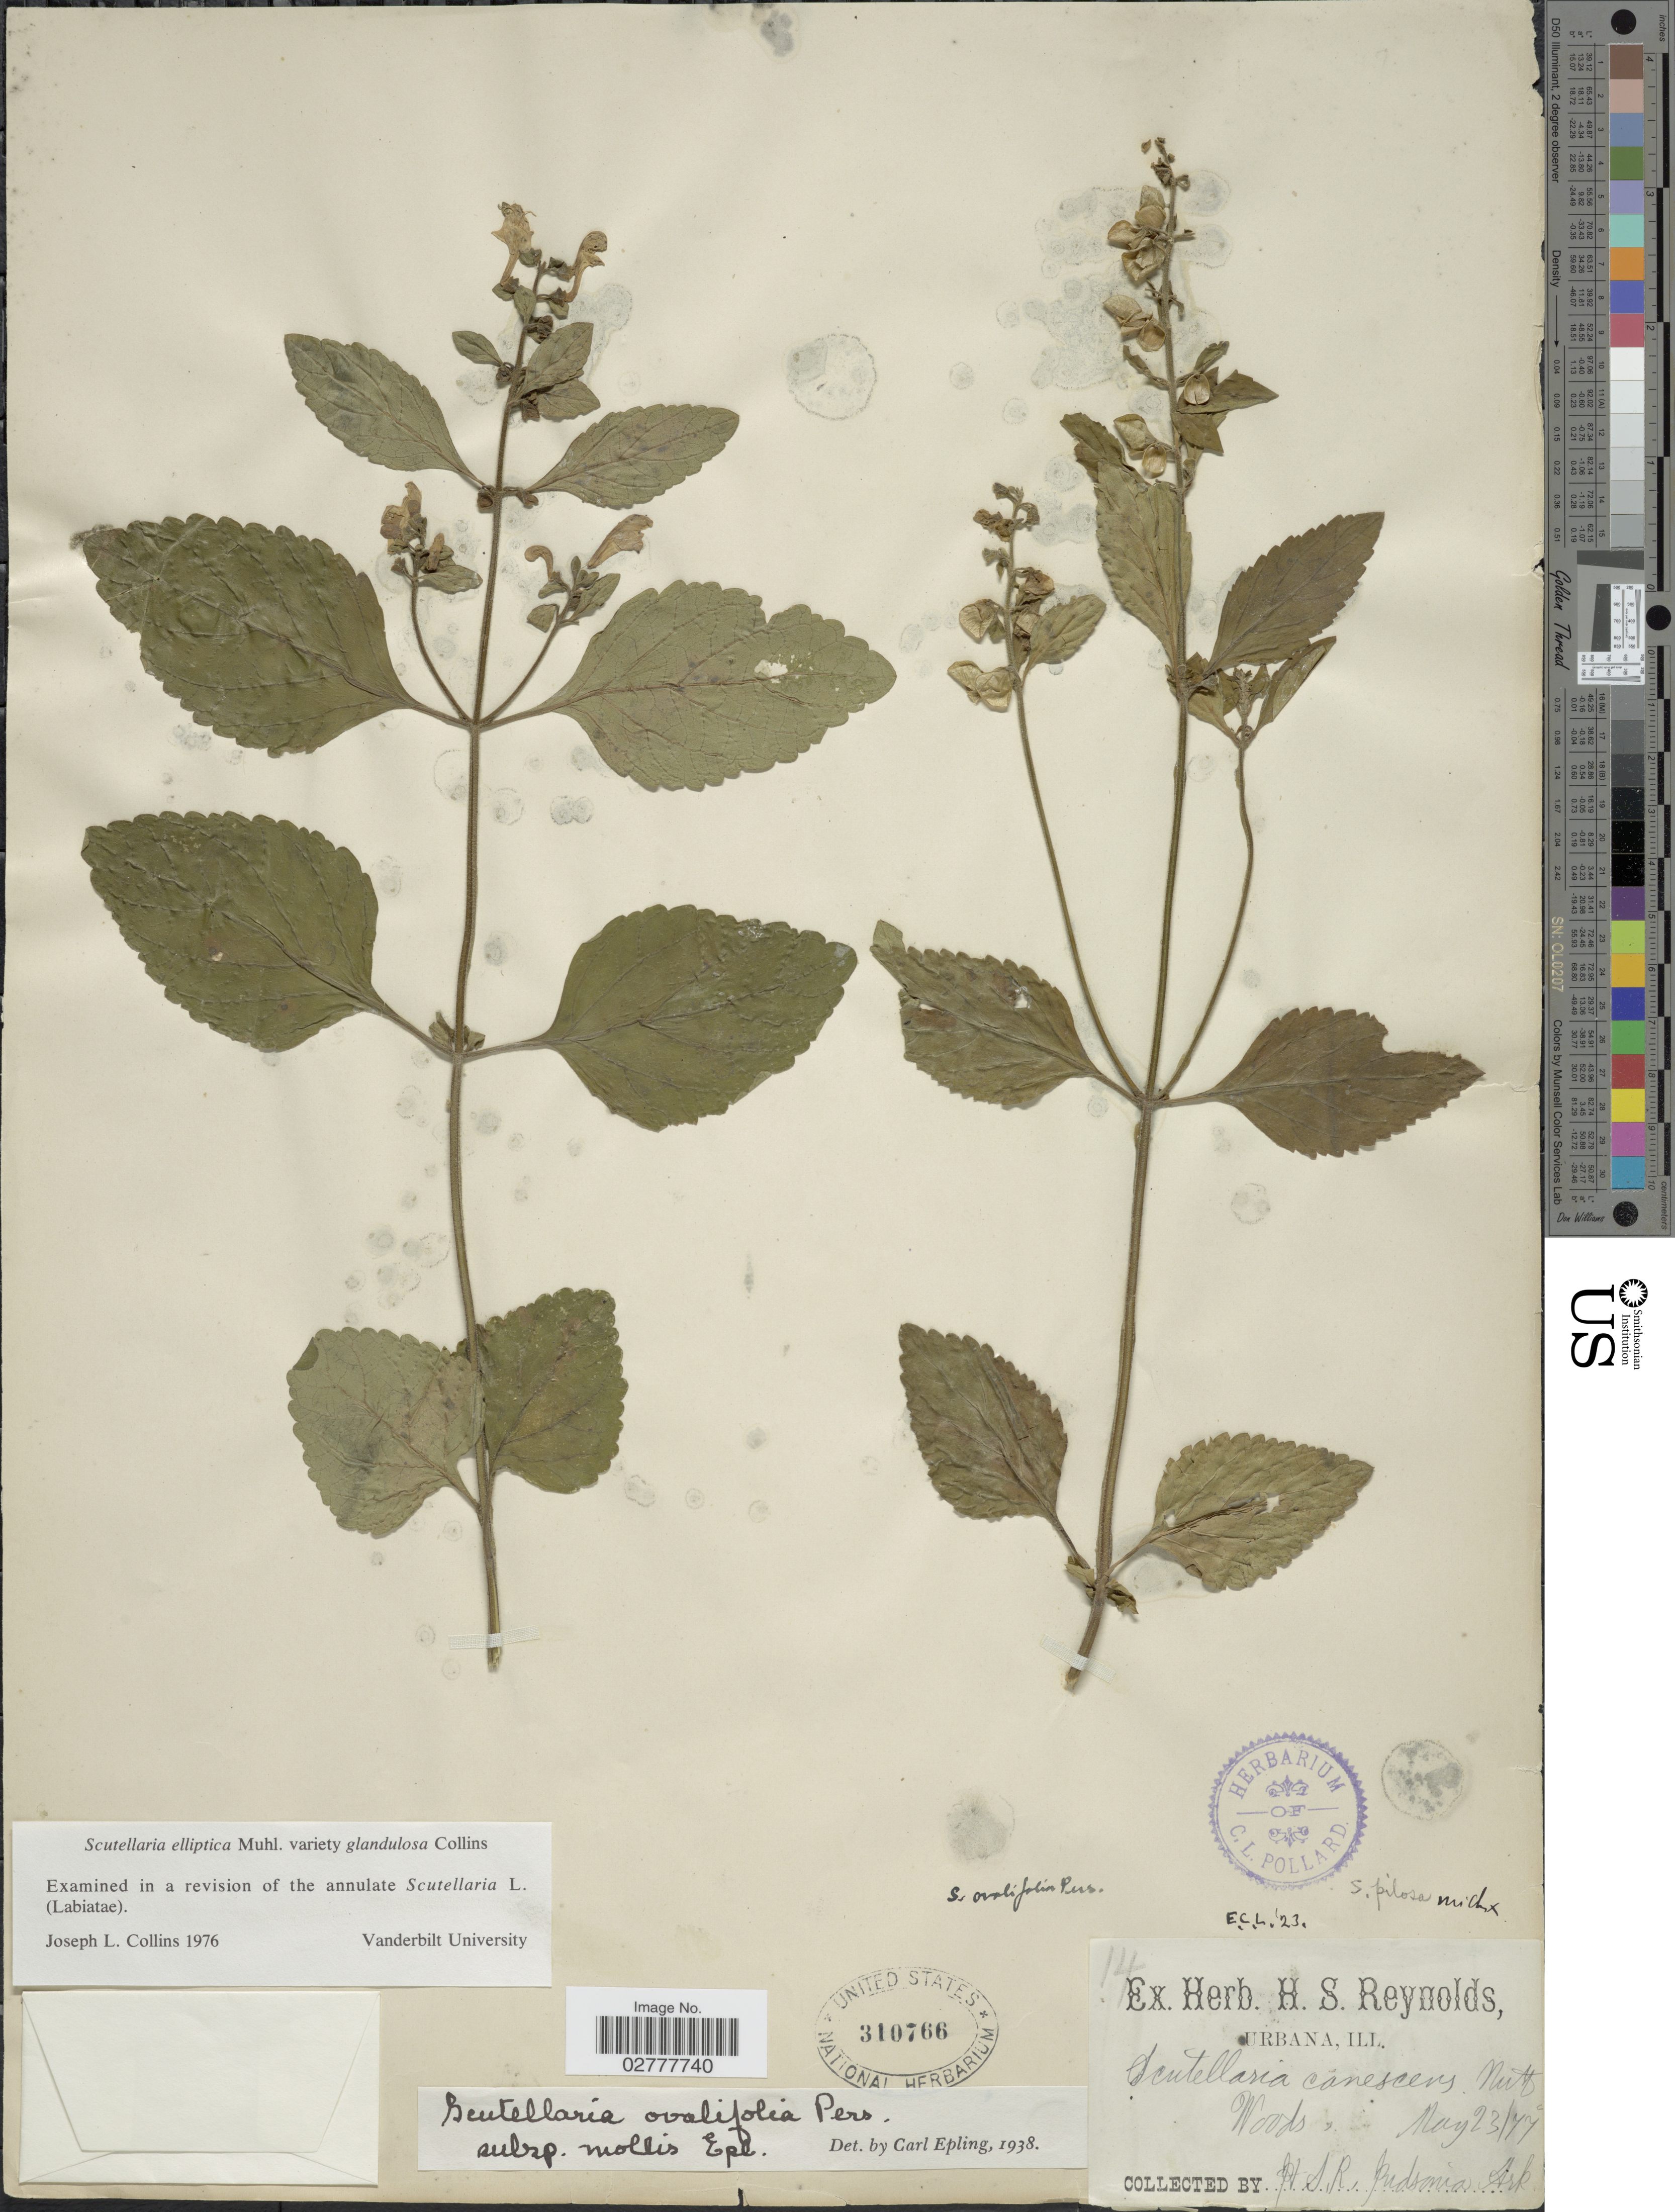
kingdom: Plantae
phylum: Tracheophyta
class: Magnoliopsida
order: Lamiales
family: Lamiaceae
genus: Scutellaria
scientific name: Scutellaria elliptica var. glandulosa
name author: J.L.Collins ex D.B. Poind.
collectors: H. Reynolds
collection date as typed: Transcribed d/m/y: 23/5/44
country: United States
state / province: Arkansas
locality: H.S.R. Pudsonia.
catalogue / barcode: US 310766